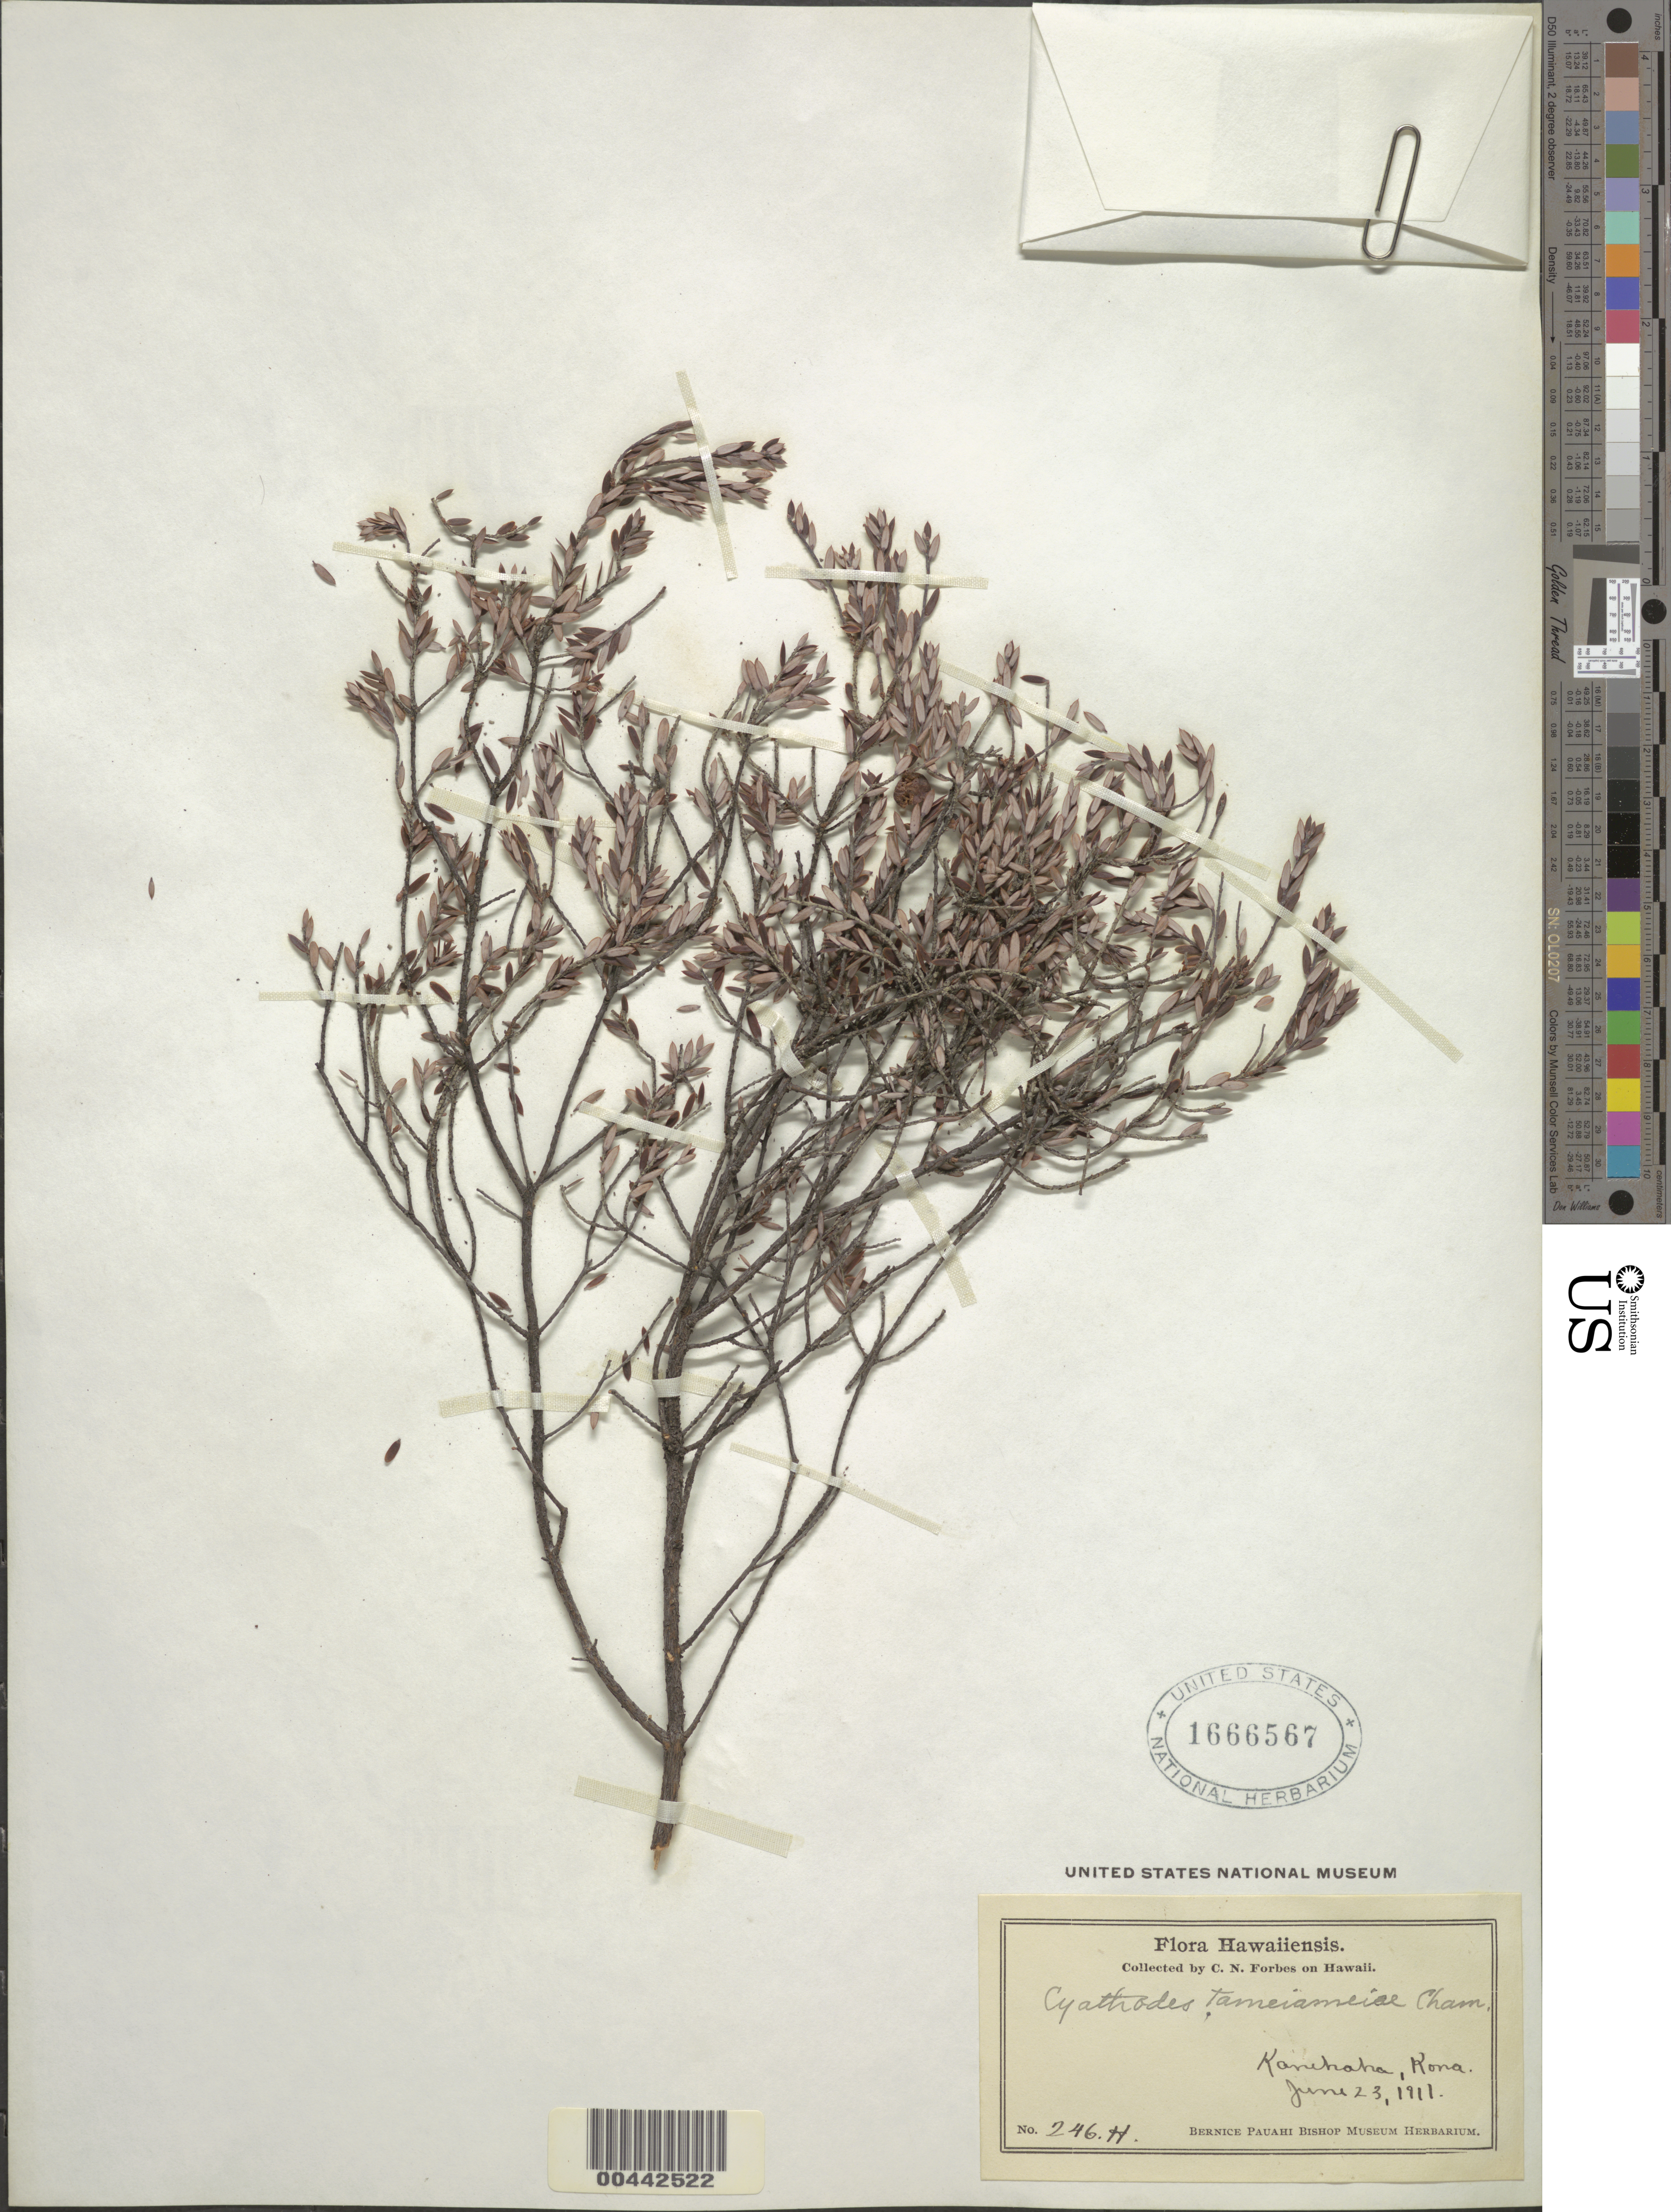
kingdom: Plantae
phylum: Tracheophyta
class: Magnoliopsida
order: Ericales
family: Ericaceae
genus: Leptecophylla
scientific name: Leptecophylla tameiameiae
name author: (Cham. & Schltdl.) C.M. Weiller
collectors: C. N. Forbes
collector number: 246.H.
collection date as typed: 23 Jun 1911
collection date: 1911-06-23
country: United States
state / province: Hawaii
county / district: Hawaii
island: Hawaii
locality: Kanehaha, Kona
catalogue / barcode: US 1666567